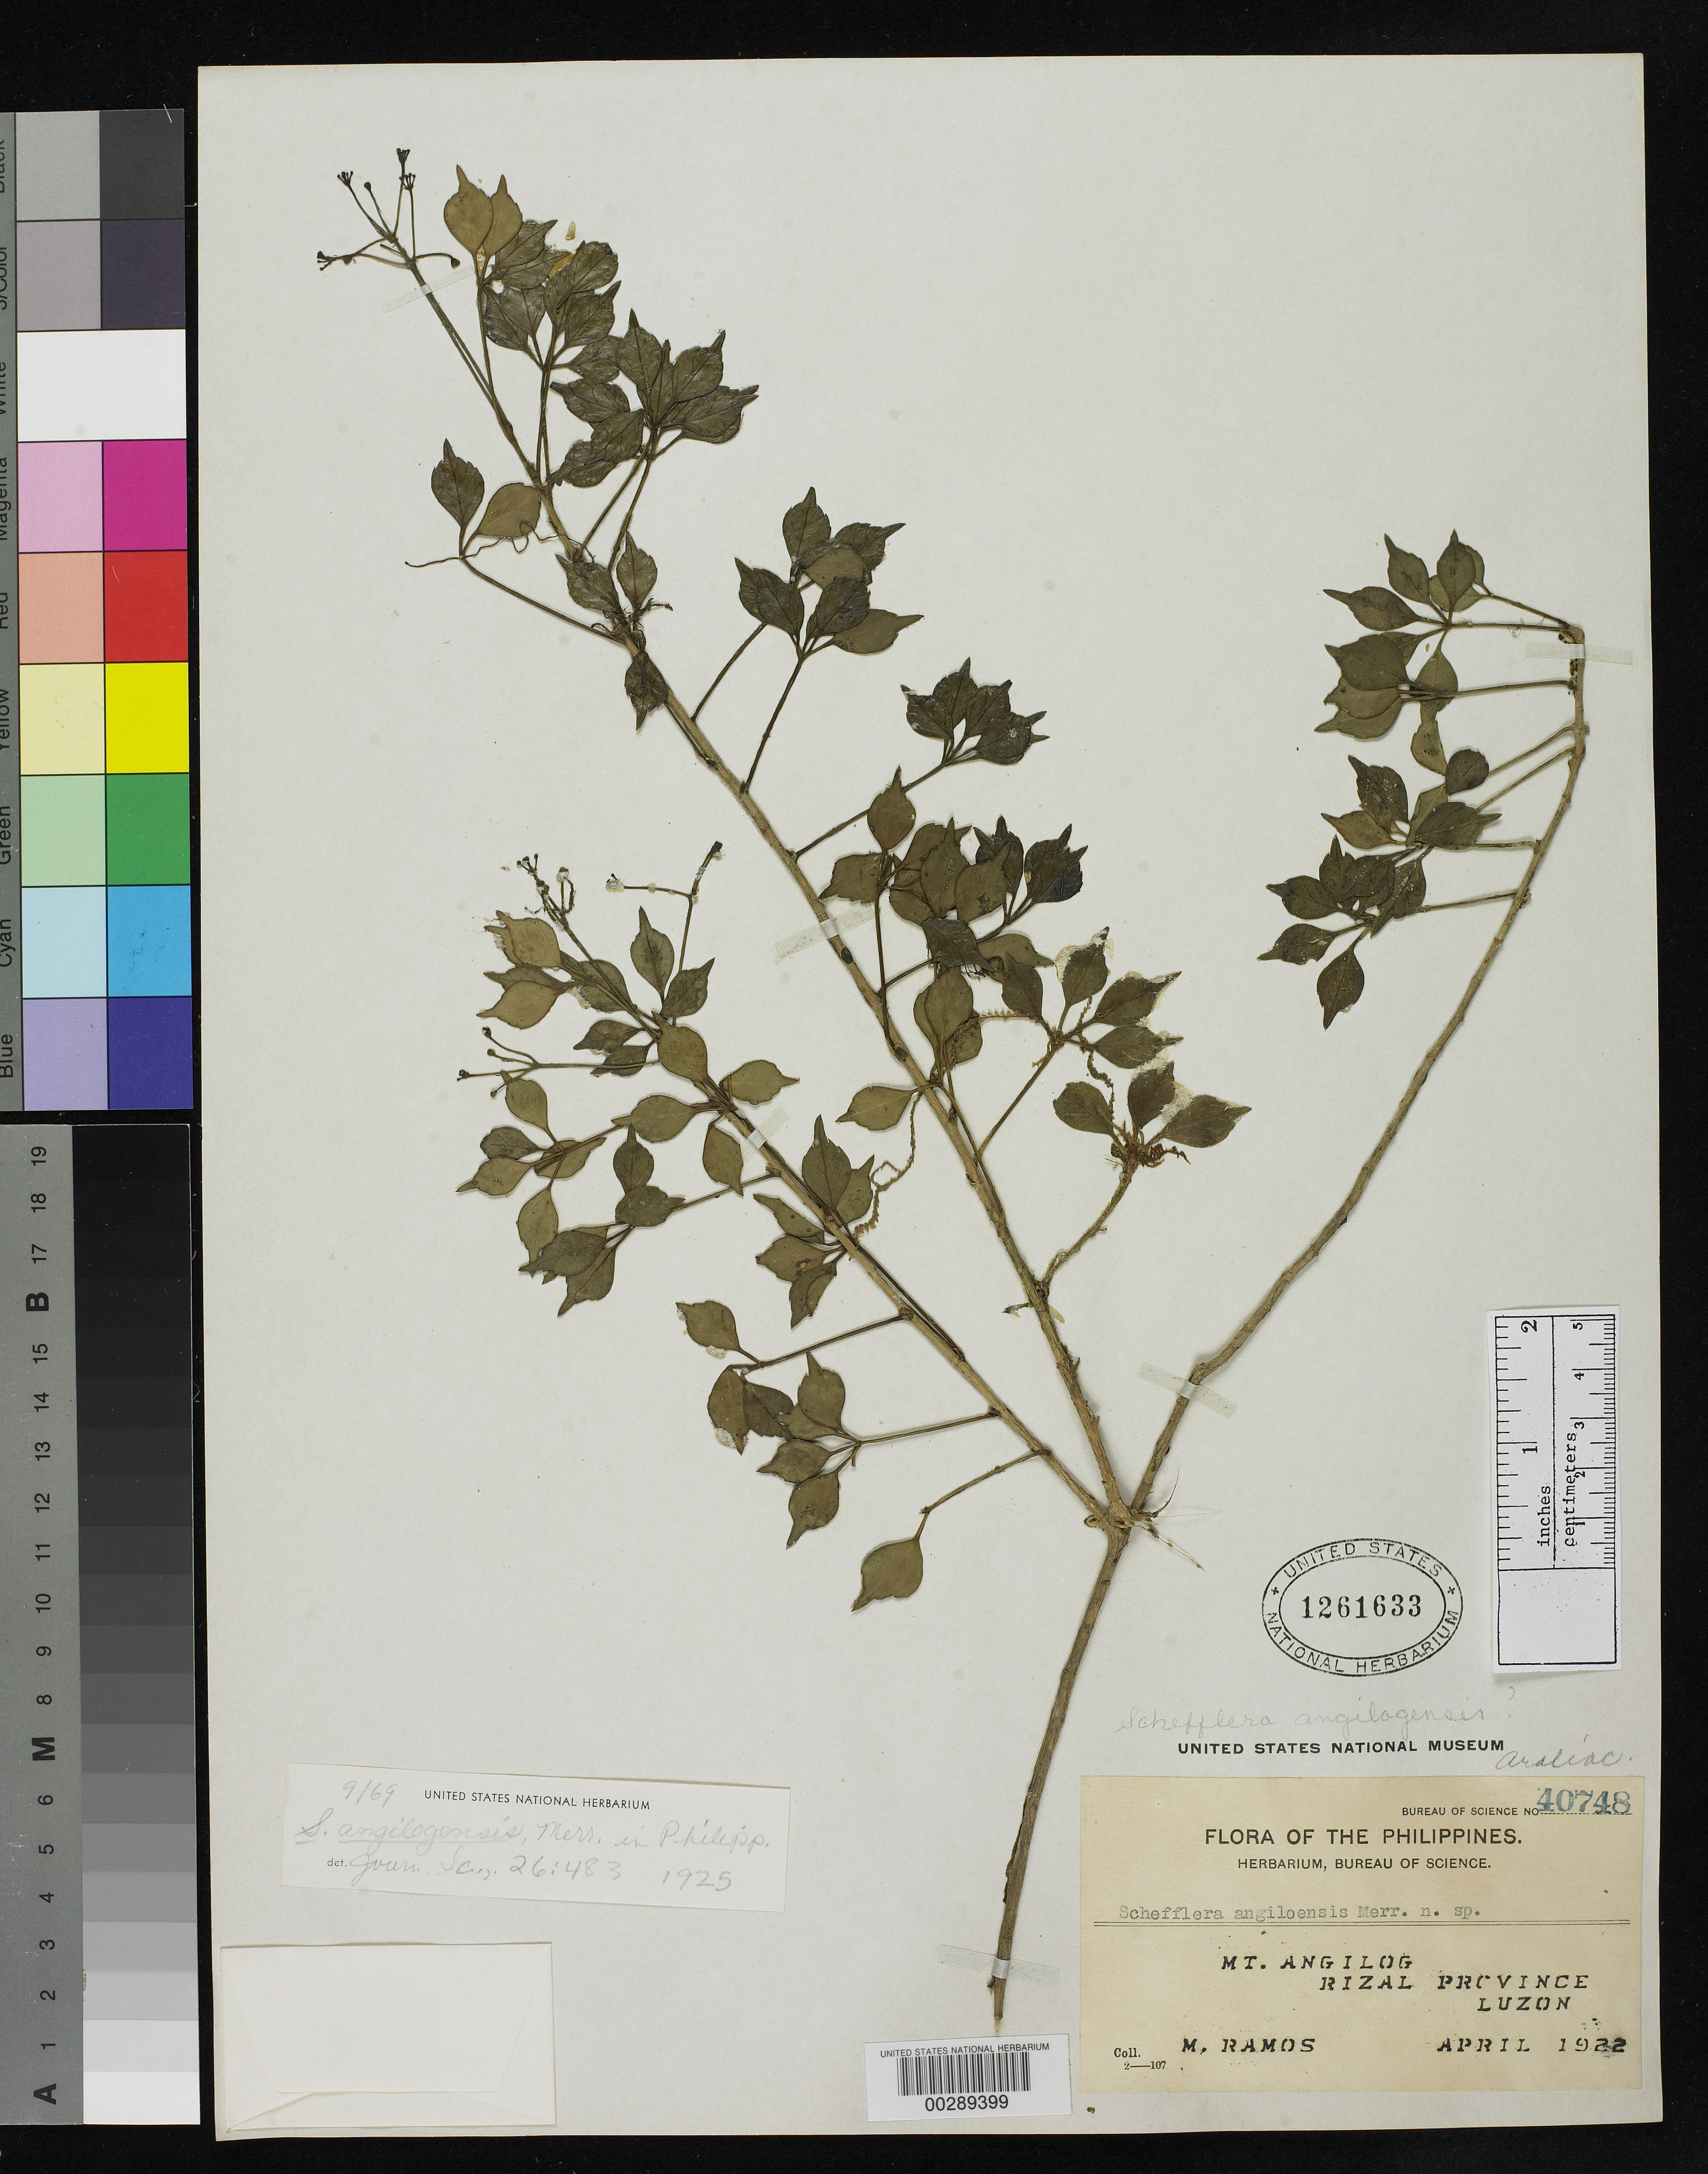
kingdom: Plantae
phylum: Tracheophyta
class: Magnoliopsida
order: Apiales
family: Araliaceae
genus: Schefflera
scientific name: Schefflera angilogensis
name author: Merr.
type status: Isotype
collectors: M. Ramos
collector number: Bur. Sci. 40748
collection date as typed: Apr 1922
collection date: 1922-04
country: Philippines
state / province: Calabarzon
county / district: Rizal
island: Luzon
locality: Mt. Angilog.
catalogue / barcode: US 1261633